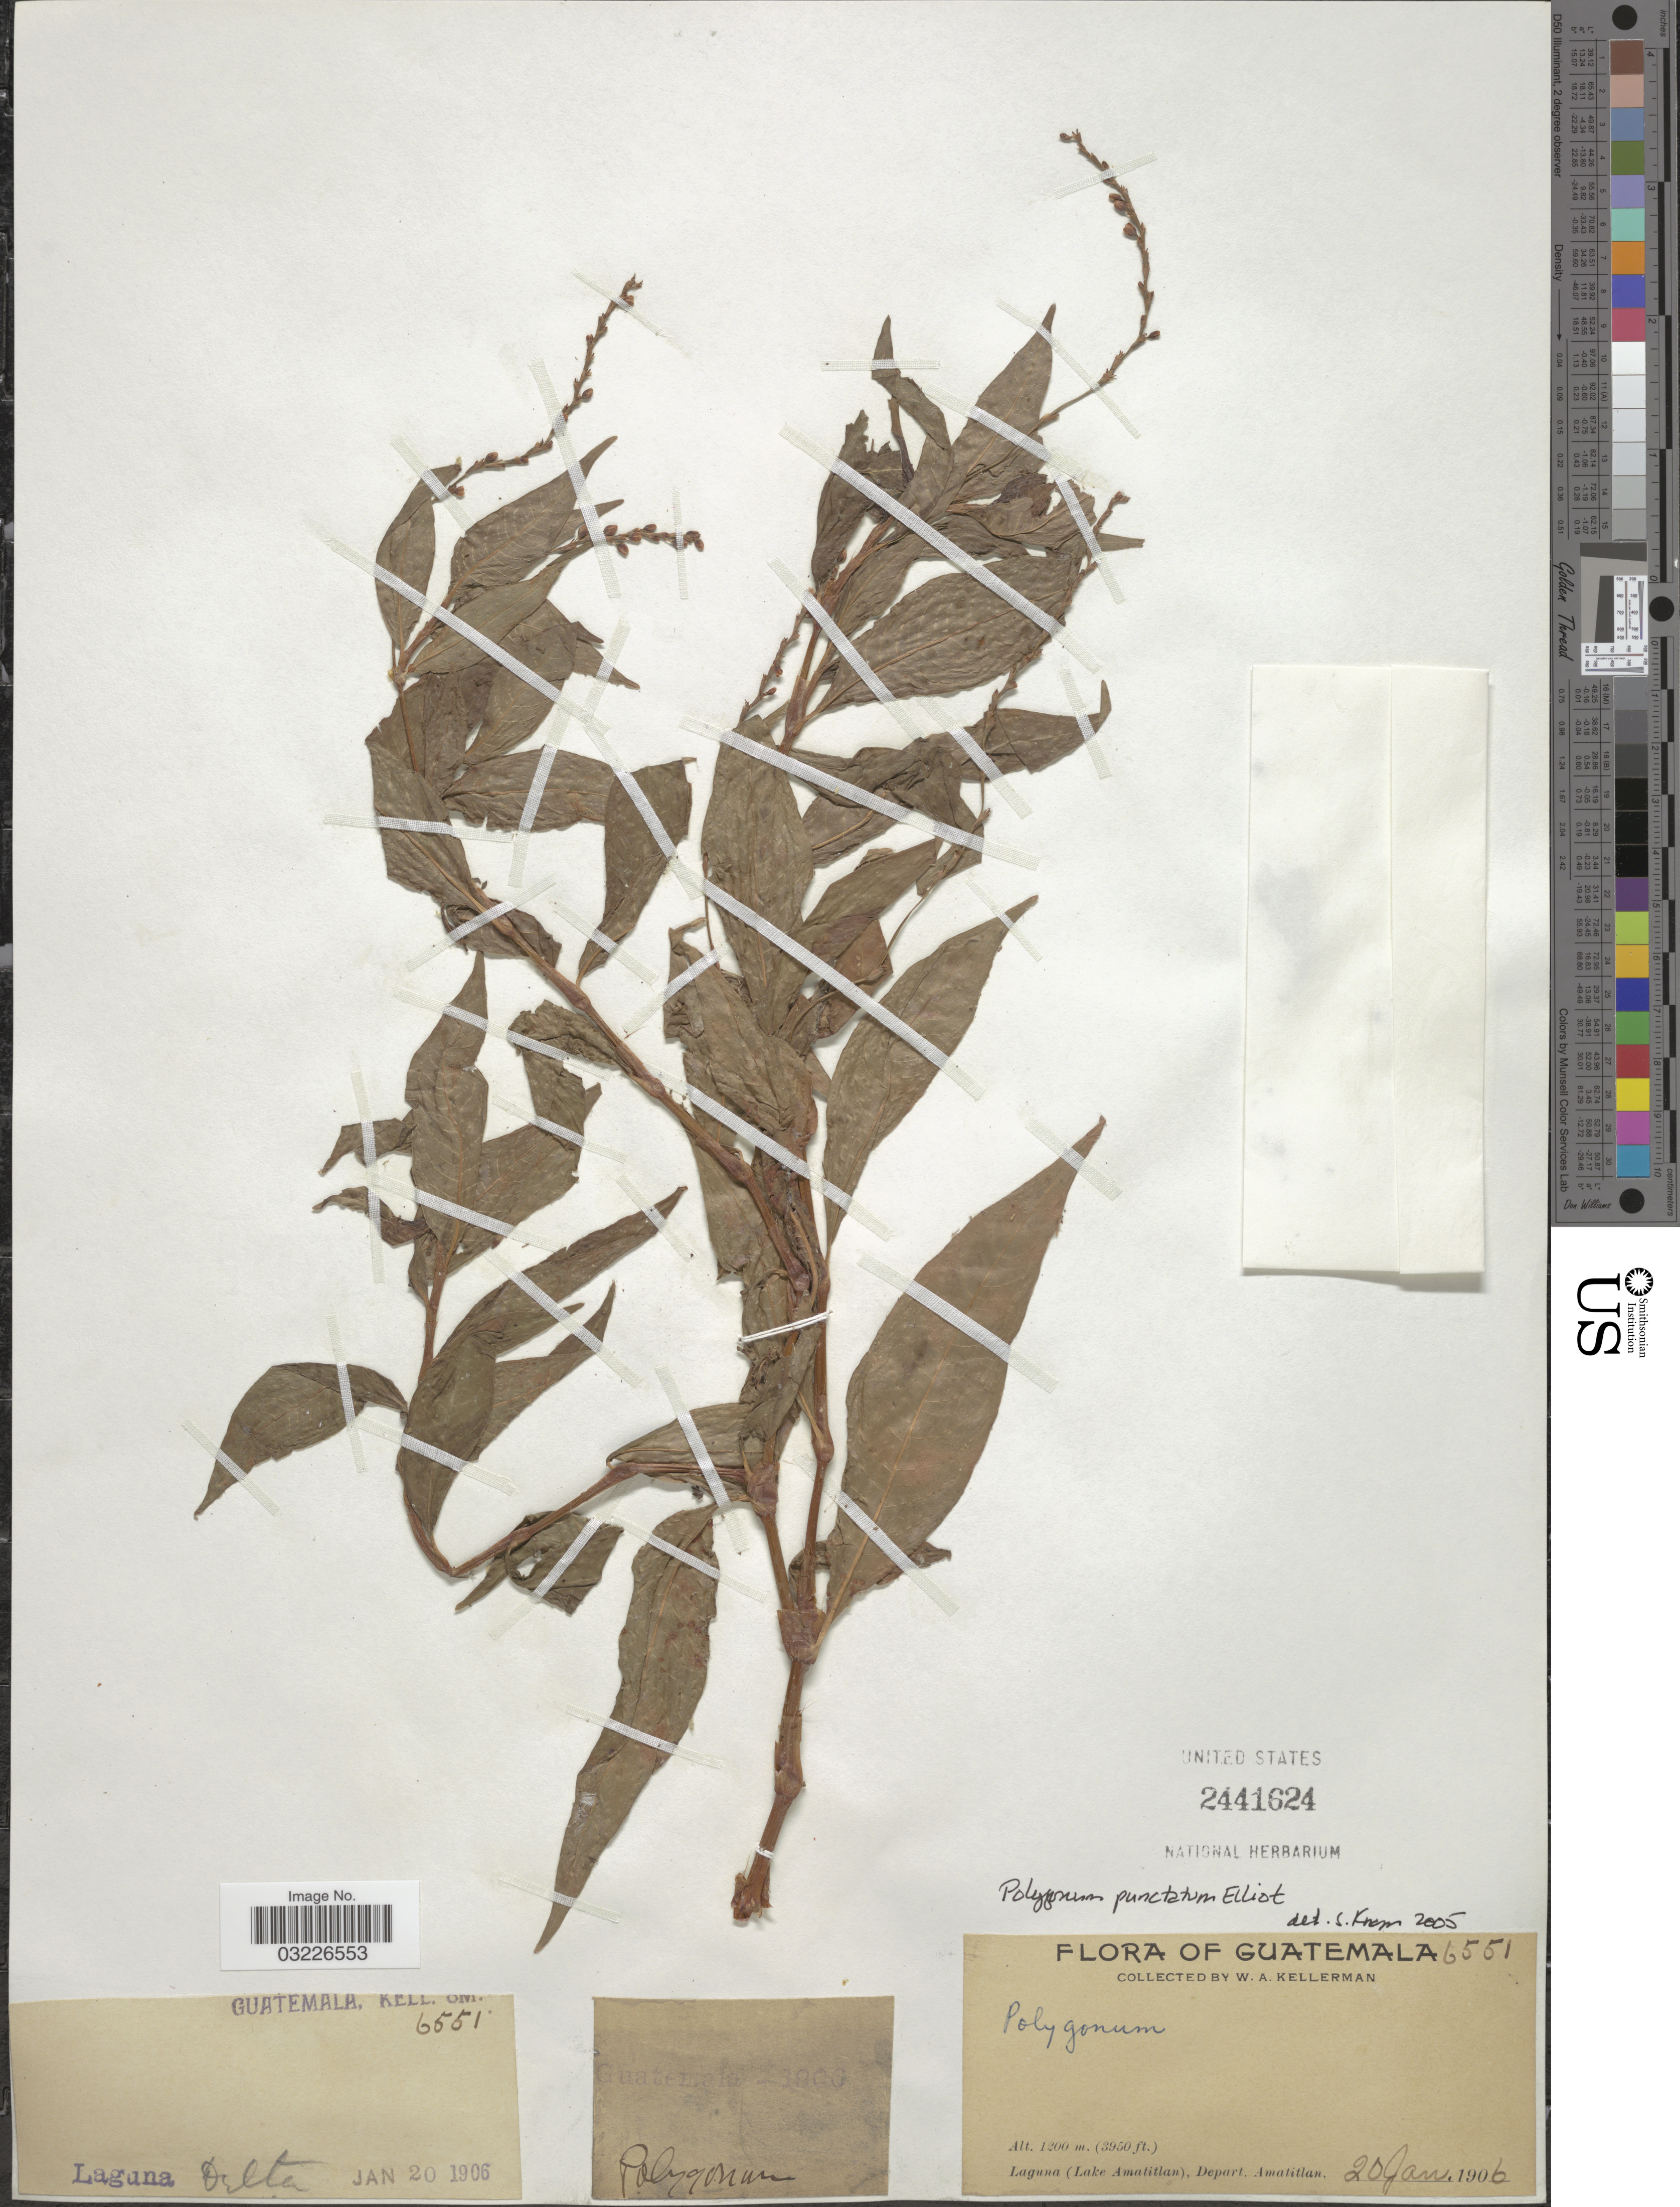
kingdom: Plantae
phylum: Tracheophyta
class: Magnoliopsida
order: Caryophyllales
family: Polygonaceae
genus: Persicaria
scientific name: Persicaria punctata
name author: (Elliott) Small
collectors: W. Kellerman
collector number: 6551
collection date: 1906-01-20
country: Guatemala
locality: Laguna (Lake Amatitlan), Depart. Amatitlan. Laguna Delta.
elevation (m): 1200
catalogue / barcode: US 2441624